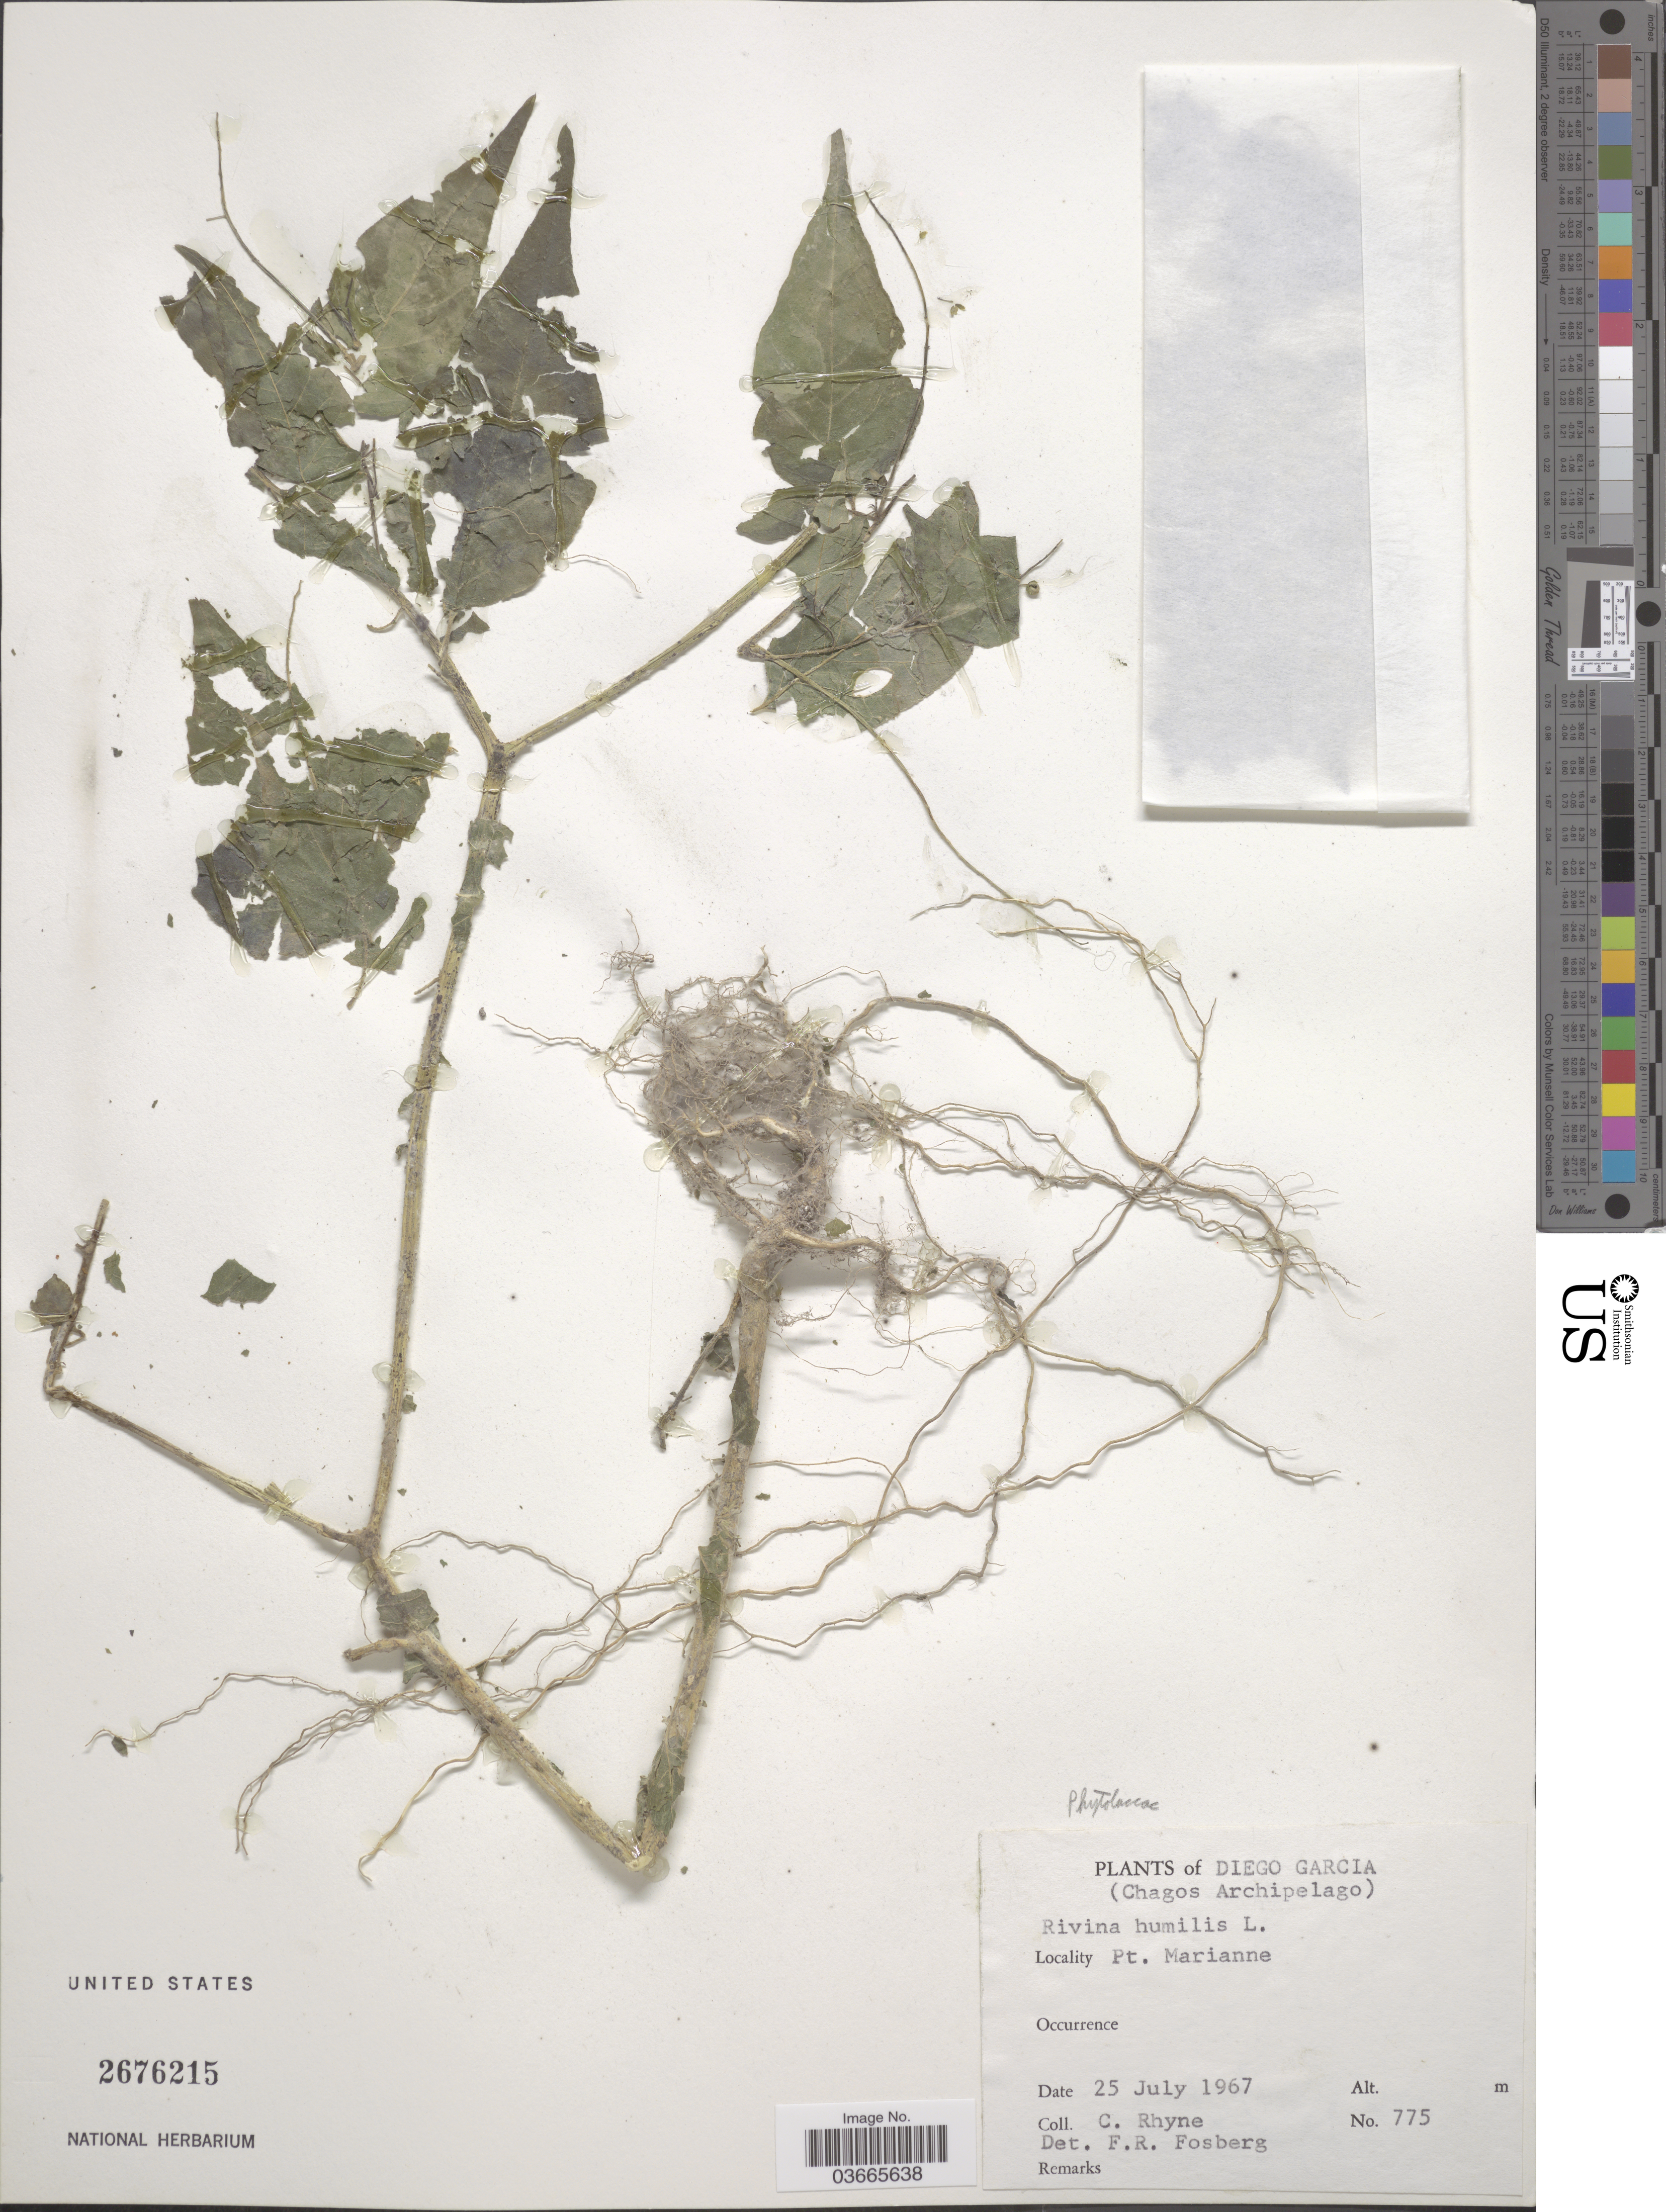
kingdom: Plantae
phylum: Tracheophyta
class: Magnoliopsida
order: Caryophyllales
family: Phytolaccaceae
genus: Rivina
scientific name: Rivina humilis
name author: L.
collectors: C. Rhyne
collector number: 775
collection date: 1967-07-25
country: British Indian Ocean Territory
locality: Diego Garcia (Chagos Archipelago). Pt. Marianne.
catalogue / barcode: US 2676215